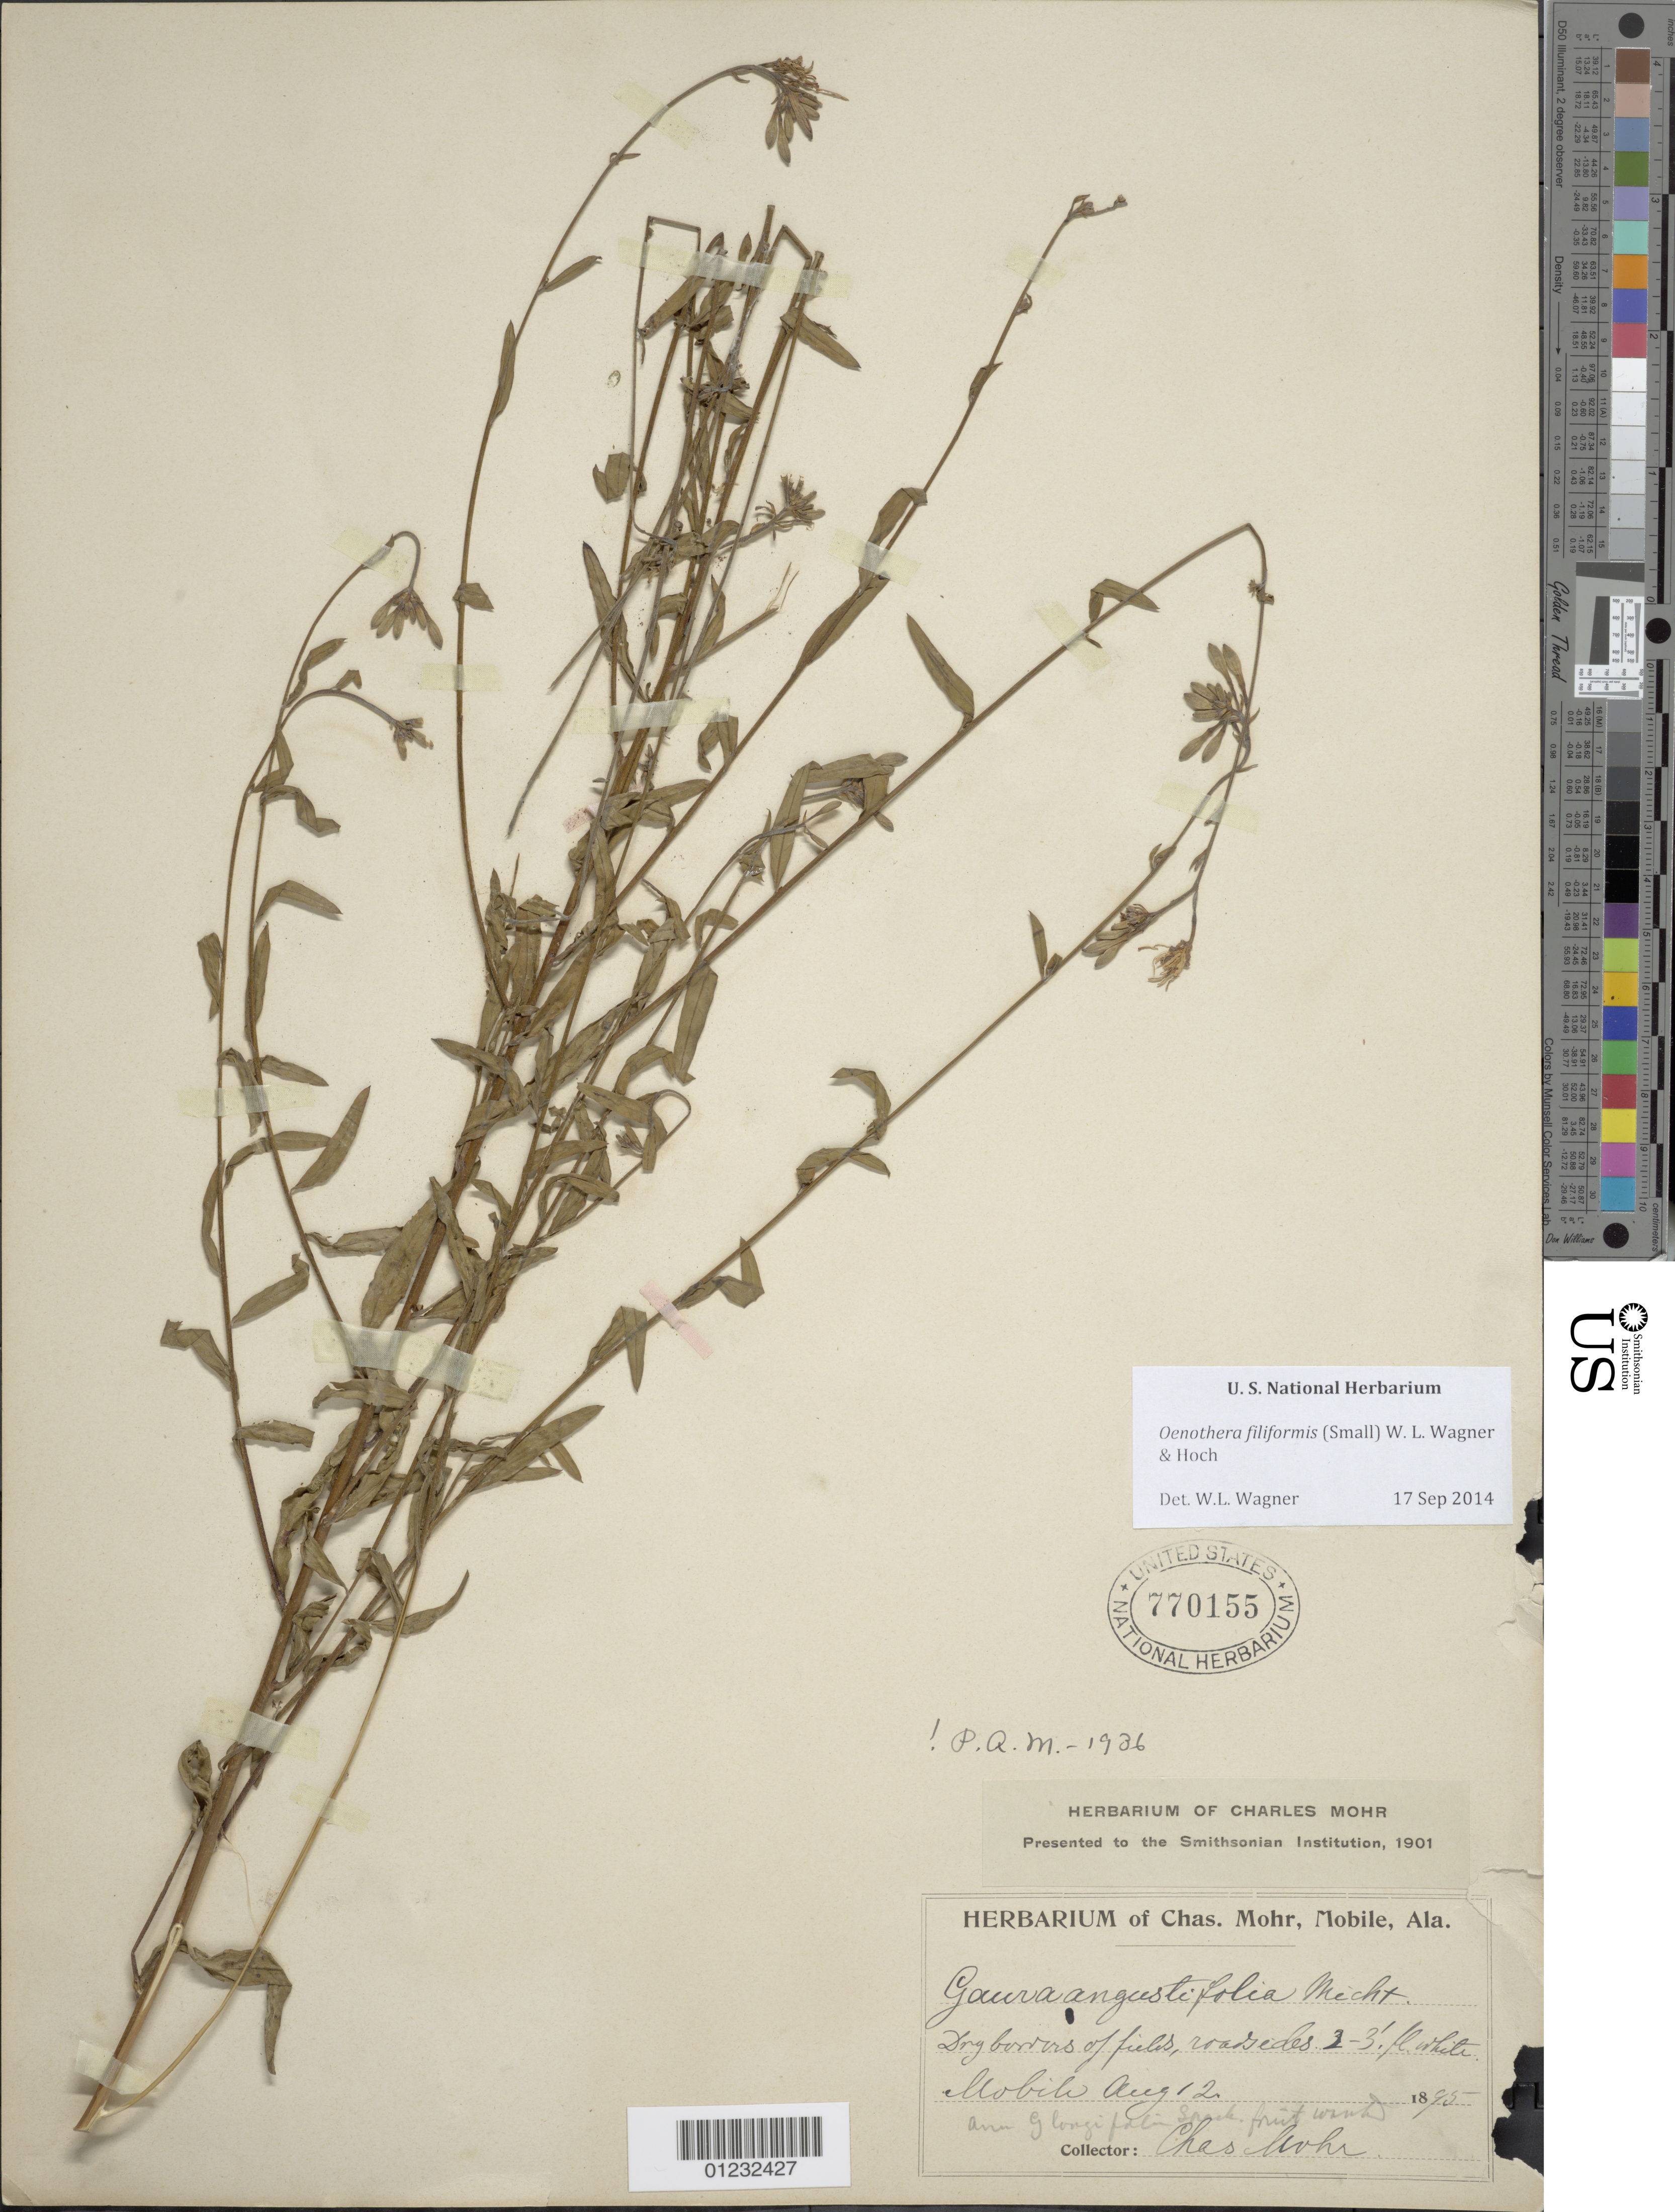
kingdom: Plantae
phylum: Tracheophyta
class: Magnoliopsida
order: Myrtales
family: Onagraceae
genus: Oenothera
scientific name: Oenothera filiformis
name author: (Small) W.L. Wagner & Hoch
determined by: Wagner, W. L., (BOT), Smithsonian Institution - National Museum of Natural History (UNITED STATES)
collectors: C. T. Mohr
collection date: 1895-08-12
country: United States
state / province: Alabama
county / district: Mobile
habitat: Dry borrows of fields, roadsides.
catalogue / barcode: US 770155